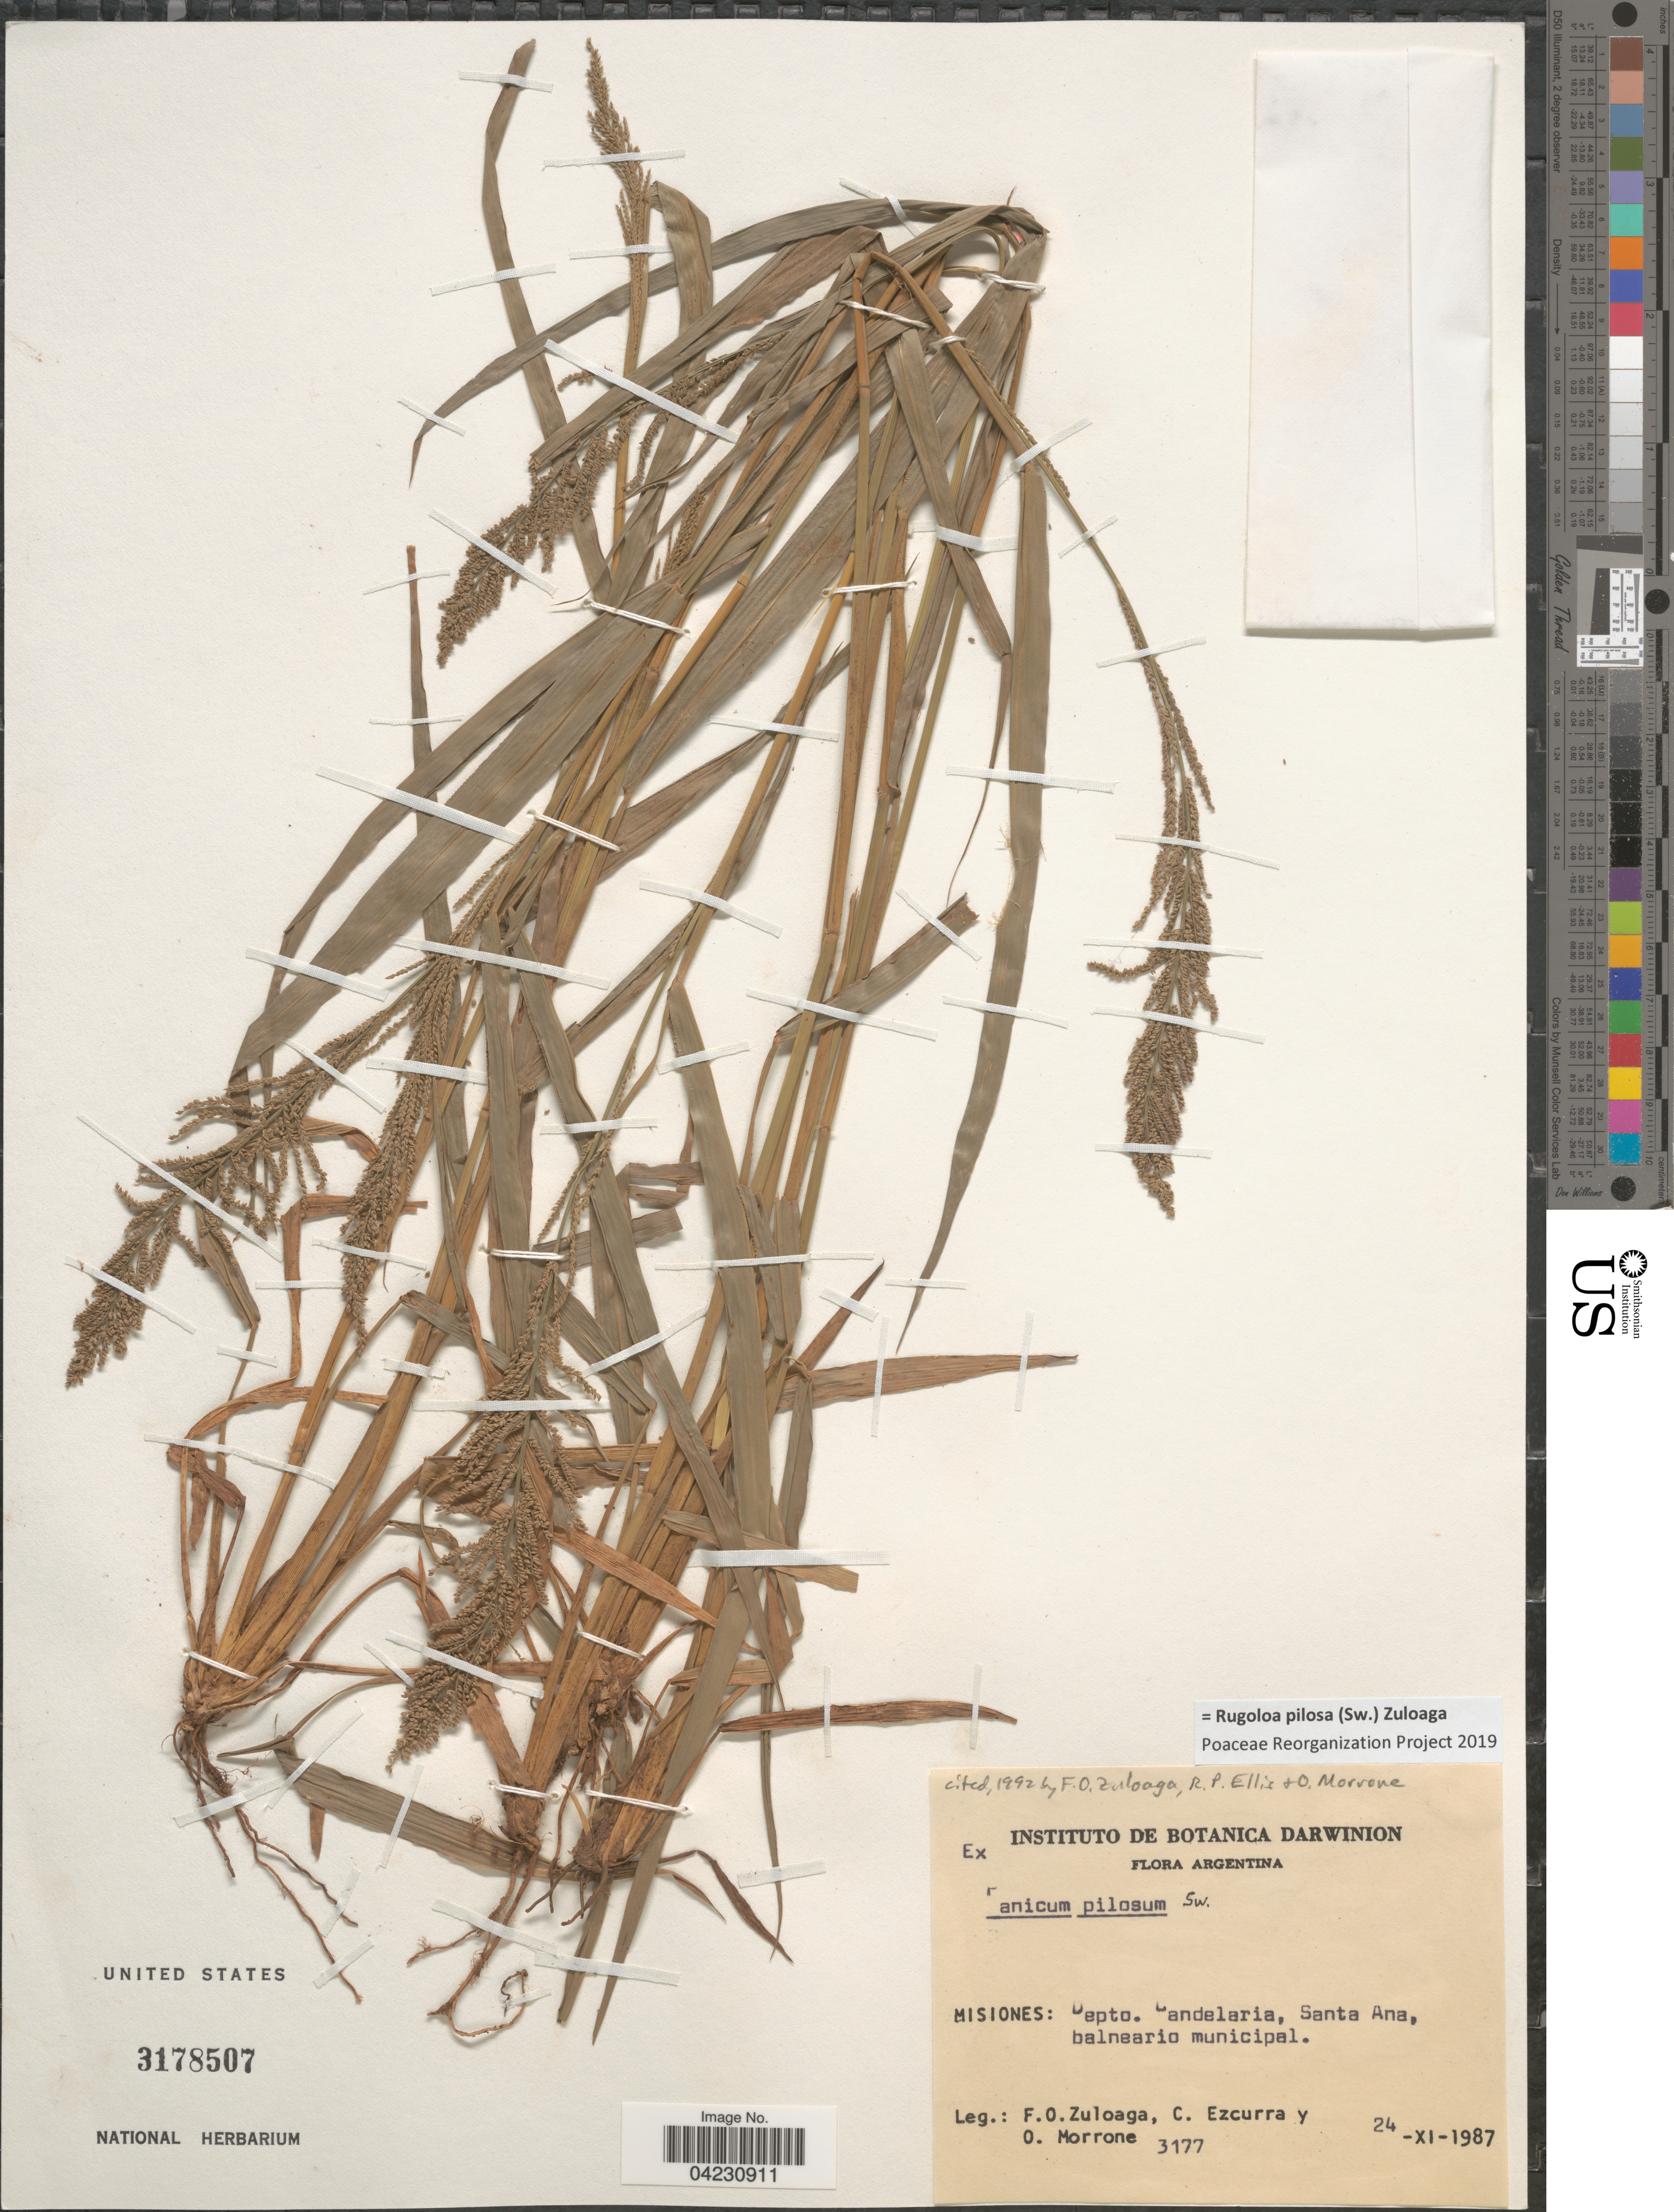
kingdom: Plantae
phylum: Tracheophyta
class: Liliopsida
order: Poales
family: Poaceae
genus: Rugoloa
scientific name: Rugoloa pilosa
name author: (Sw.) Zuloaga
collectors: F. O. Zuloaga, C. Ezcurra & O. N. Morrone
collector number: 3177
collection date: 1987-11-24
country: Argentina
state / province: Misiones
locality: Depto. Candelaria, Santa Ana, balneario municipal.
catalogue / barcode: US 3178507